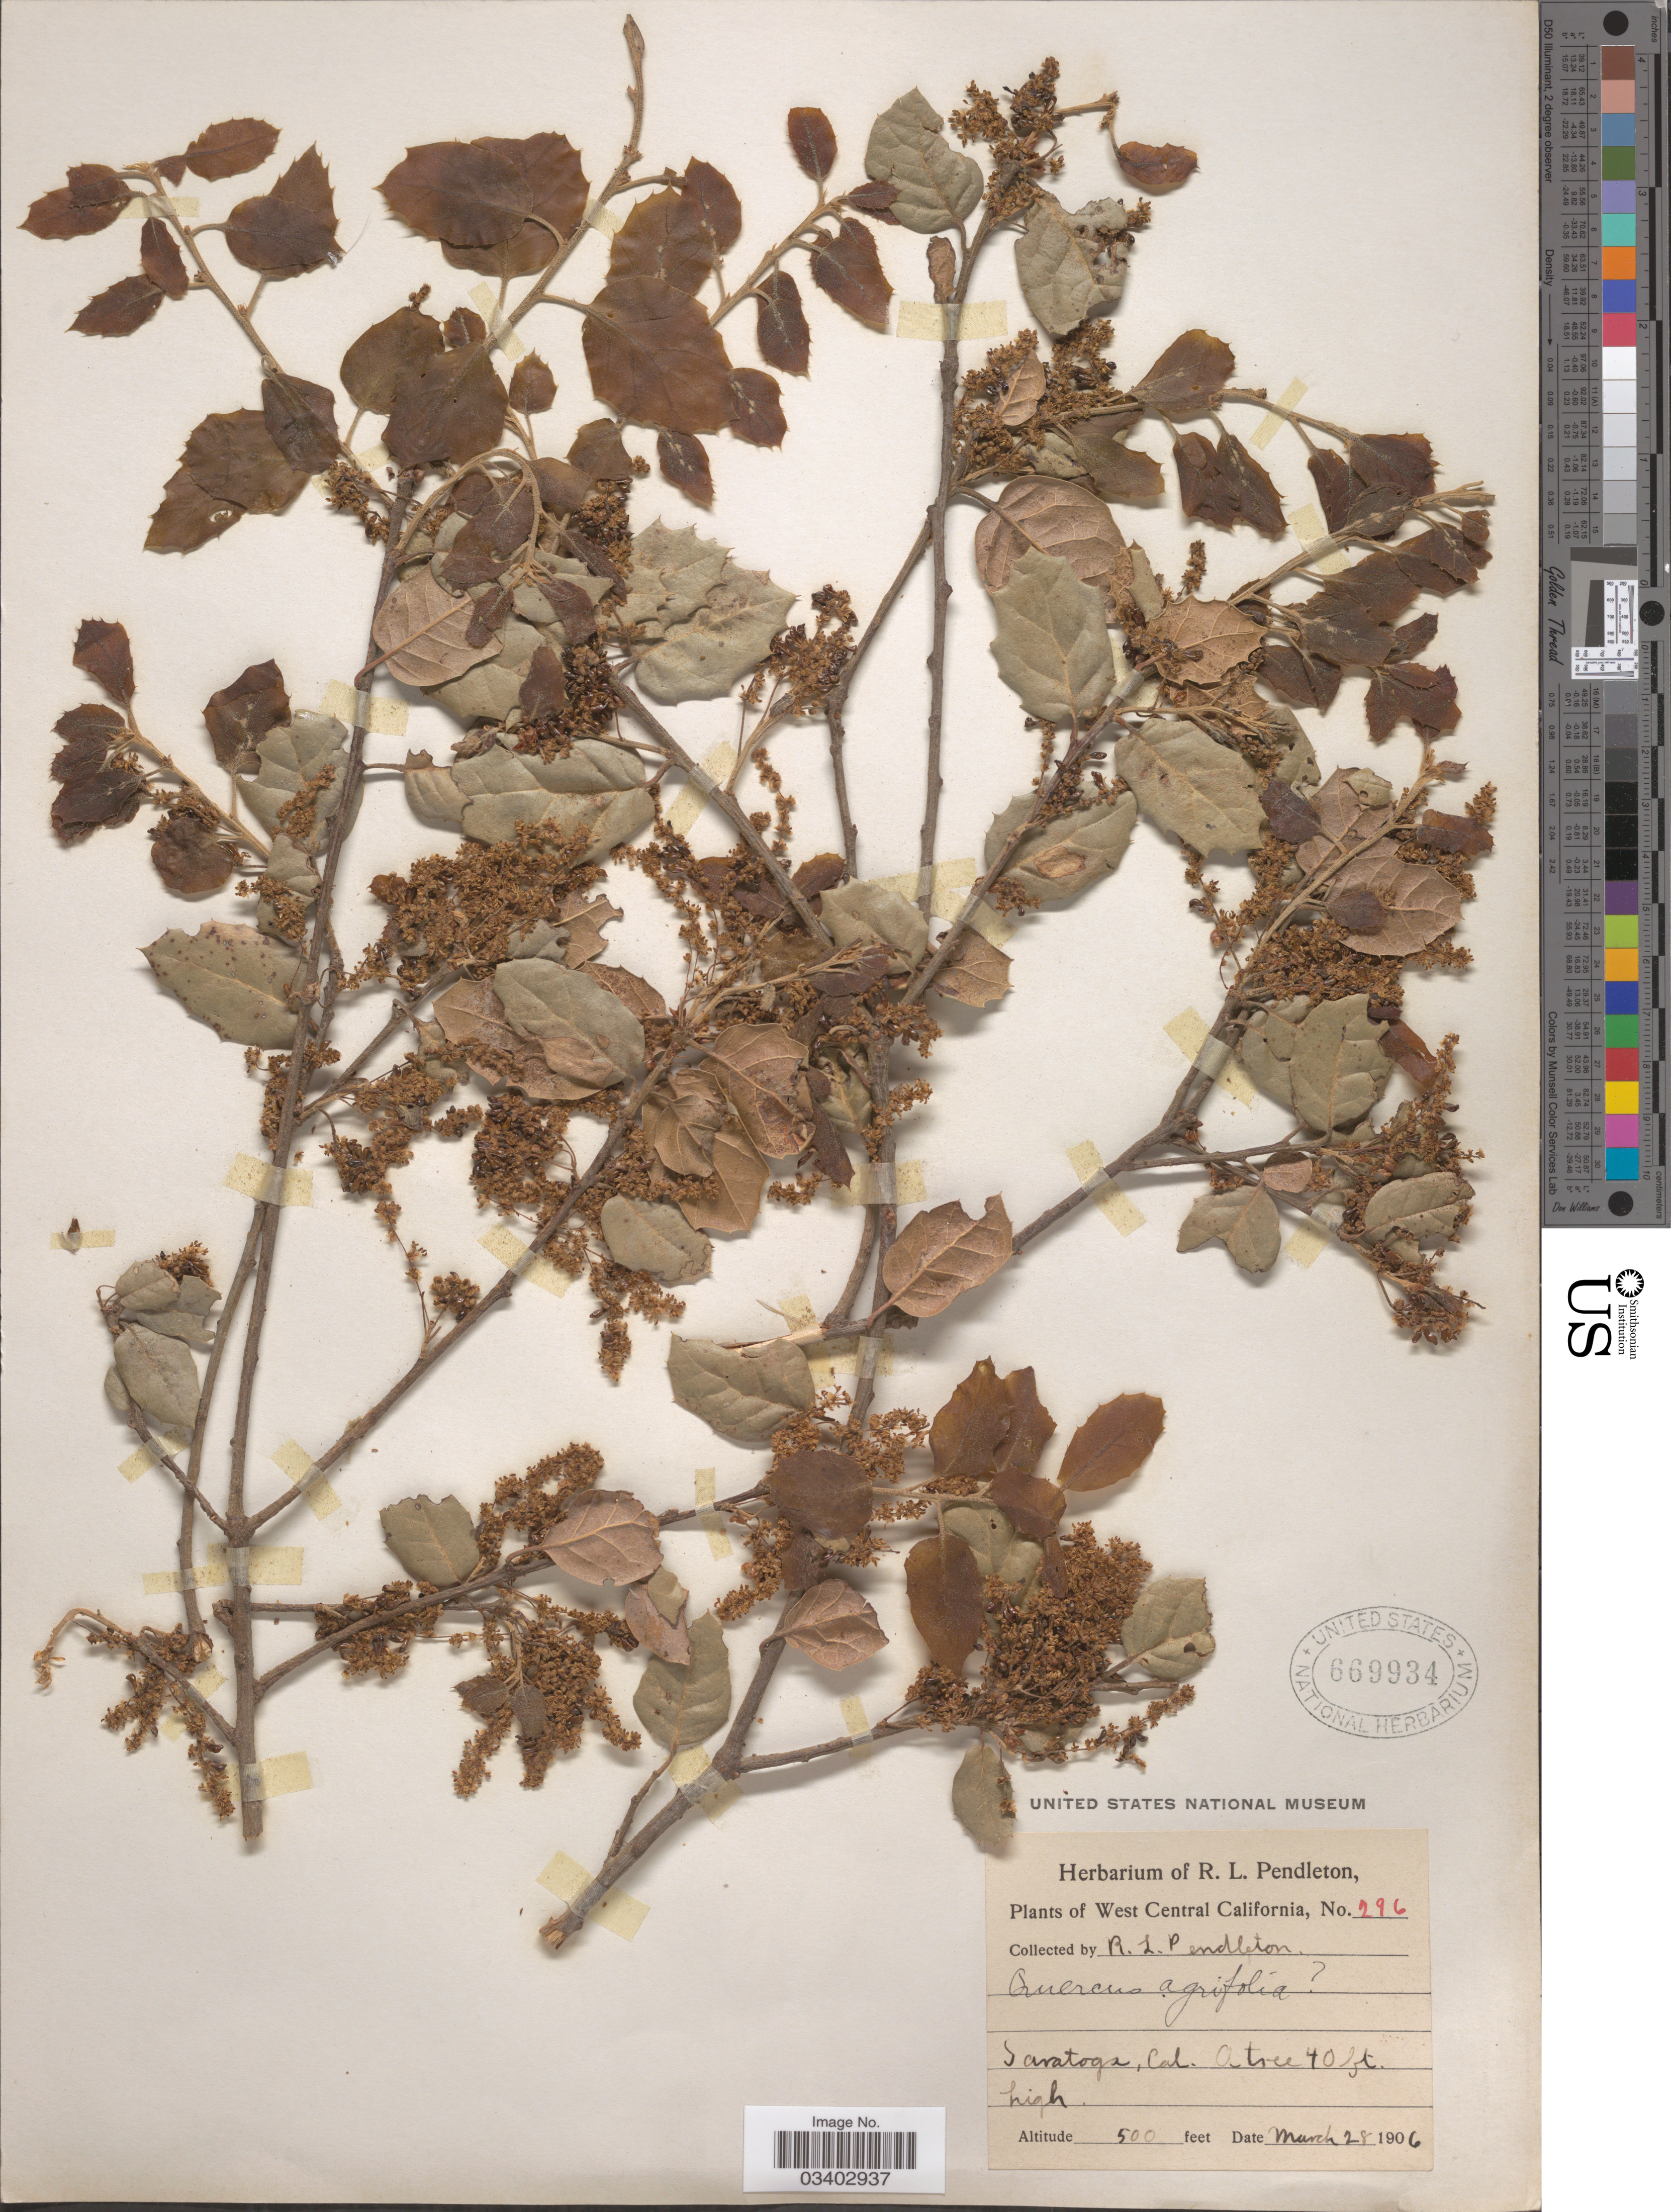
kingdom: Plantae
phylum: Tracheophyta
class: Magnoliopsida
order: Fagales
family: Fagaceae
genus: Quercus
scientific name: Quercus agrifolia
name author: Née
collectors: R. Pendleton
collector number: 296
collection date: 1906-03-28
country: United States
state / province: California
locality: West Central California. Saratoga.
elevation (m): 152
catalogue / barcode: US 669934